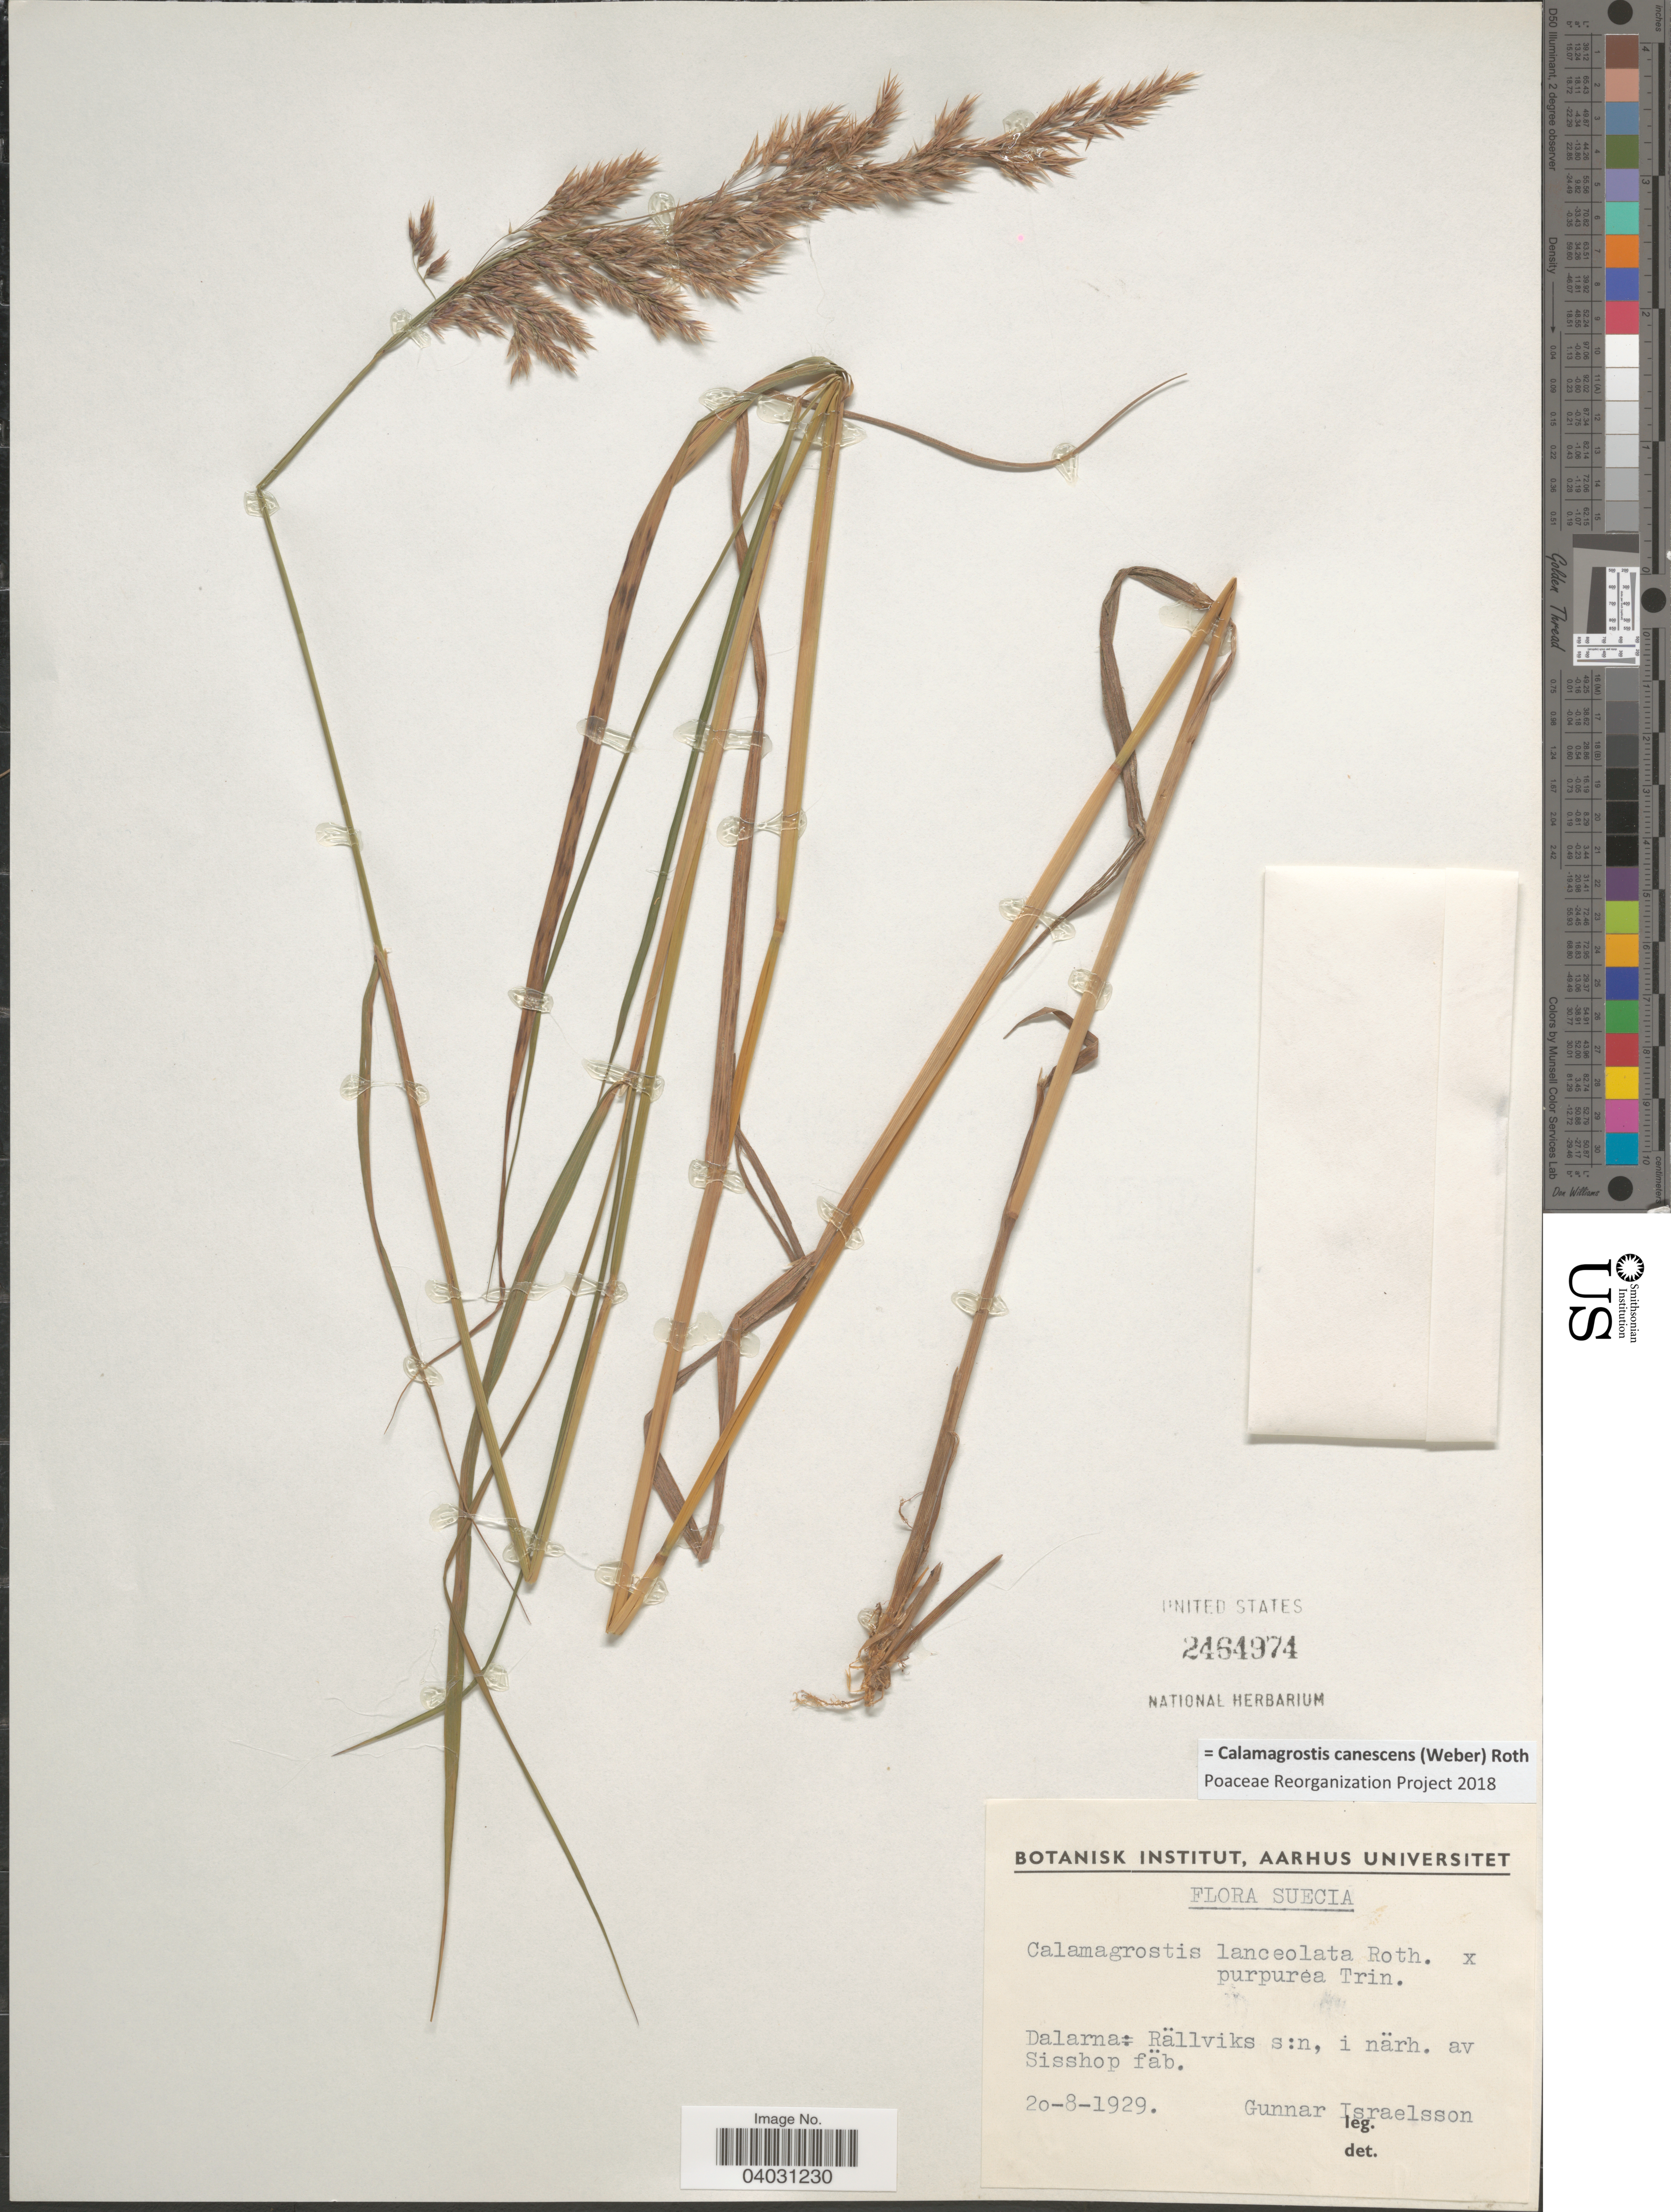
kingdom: Plantae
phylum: Tracheophyta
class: Liliopsida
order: Poales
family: Poaceae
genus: Calamagrostis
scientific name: Calamagrostis canescens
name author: (G.H. Weber) Roth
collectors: G. Israelsson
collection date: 1929-08-20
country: Sweden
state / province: Dalarna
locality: Suecia. Rällviks s:n, i närh. av Sisshop fäb.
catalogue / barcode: US 2464974